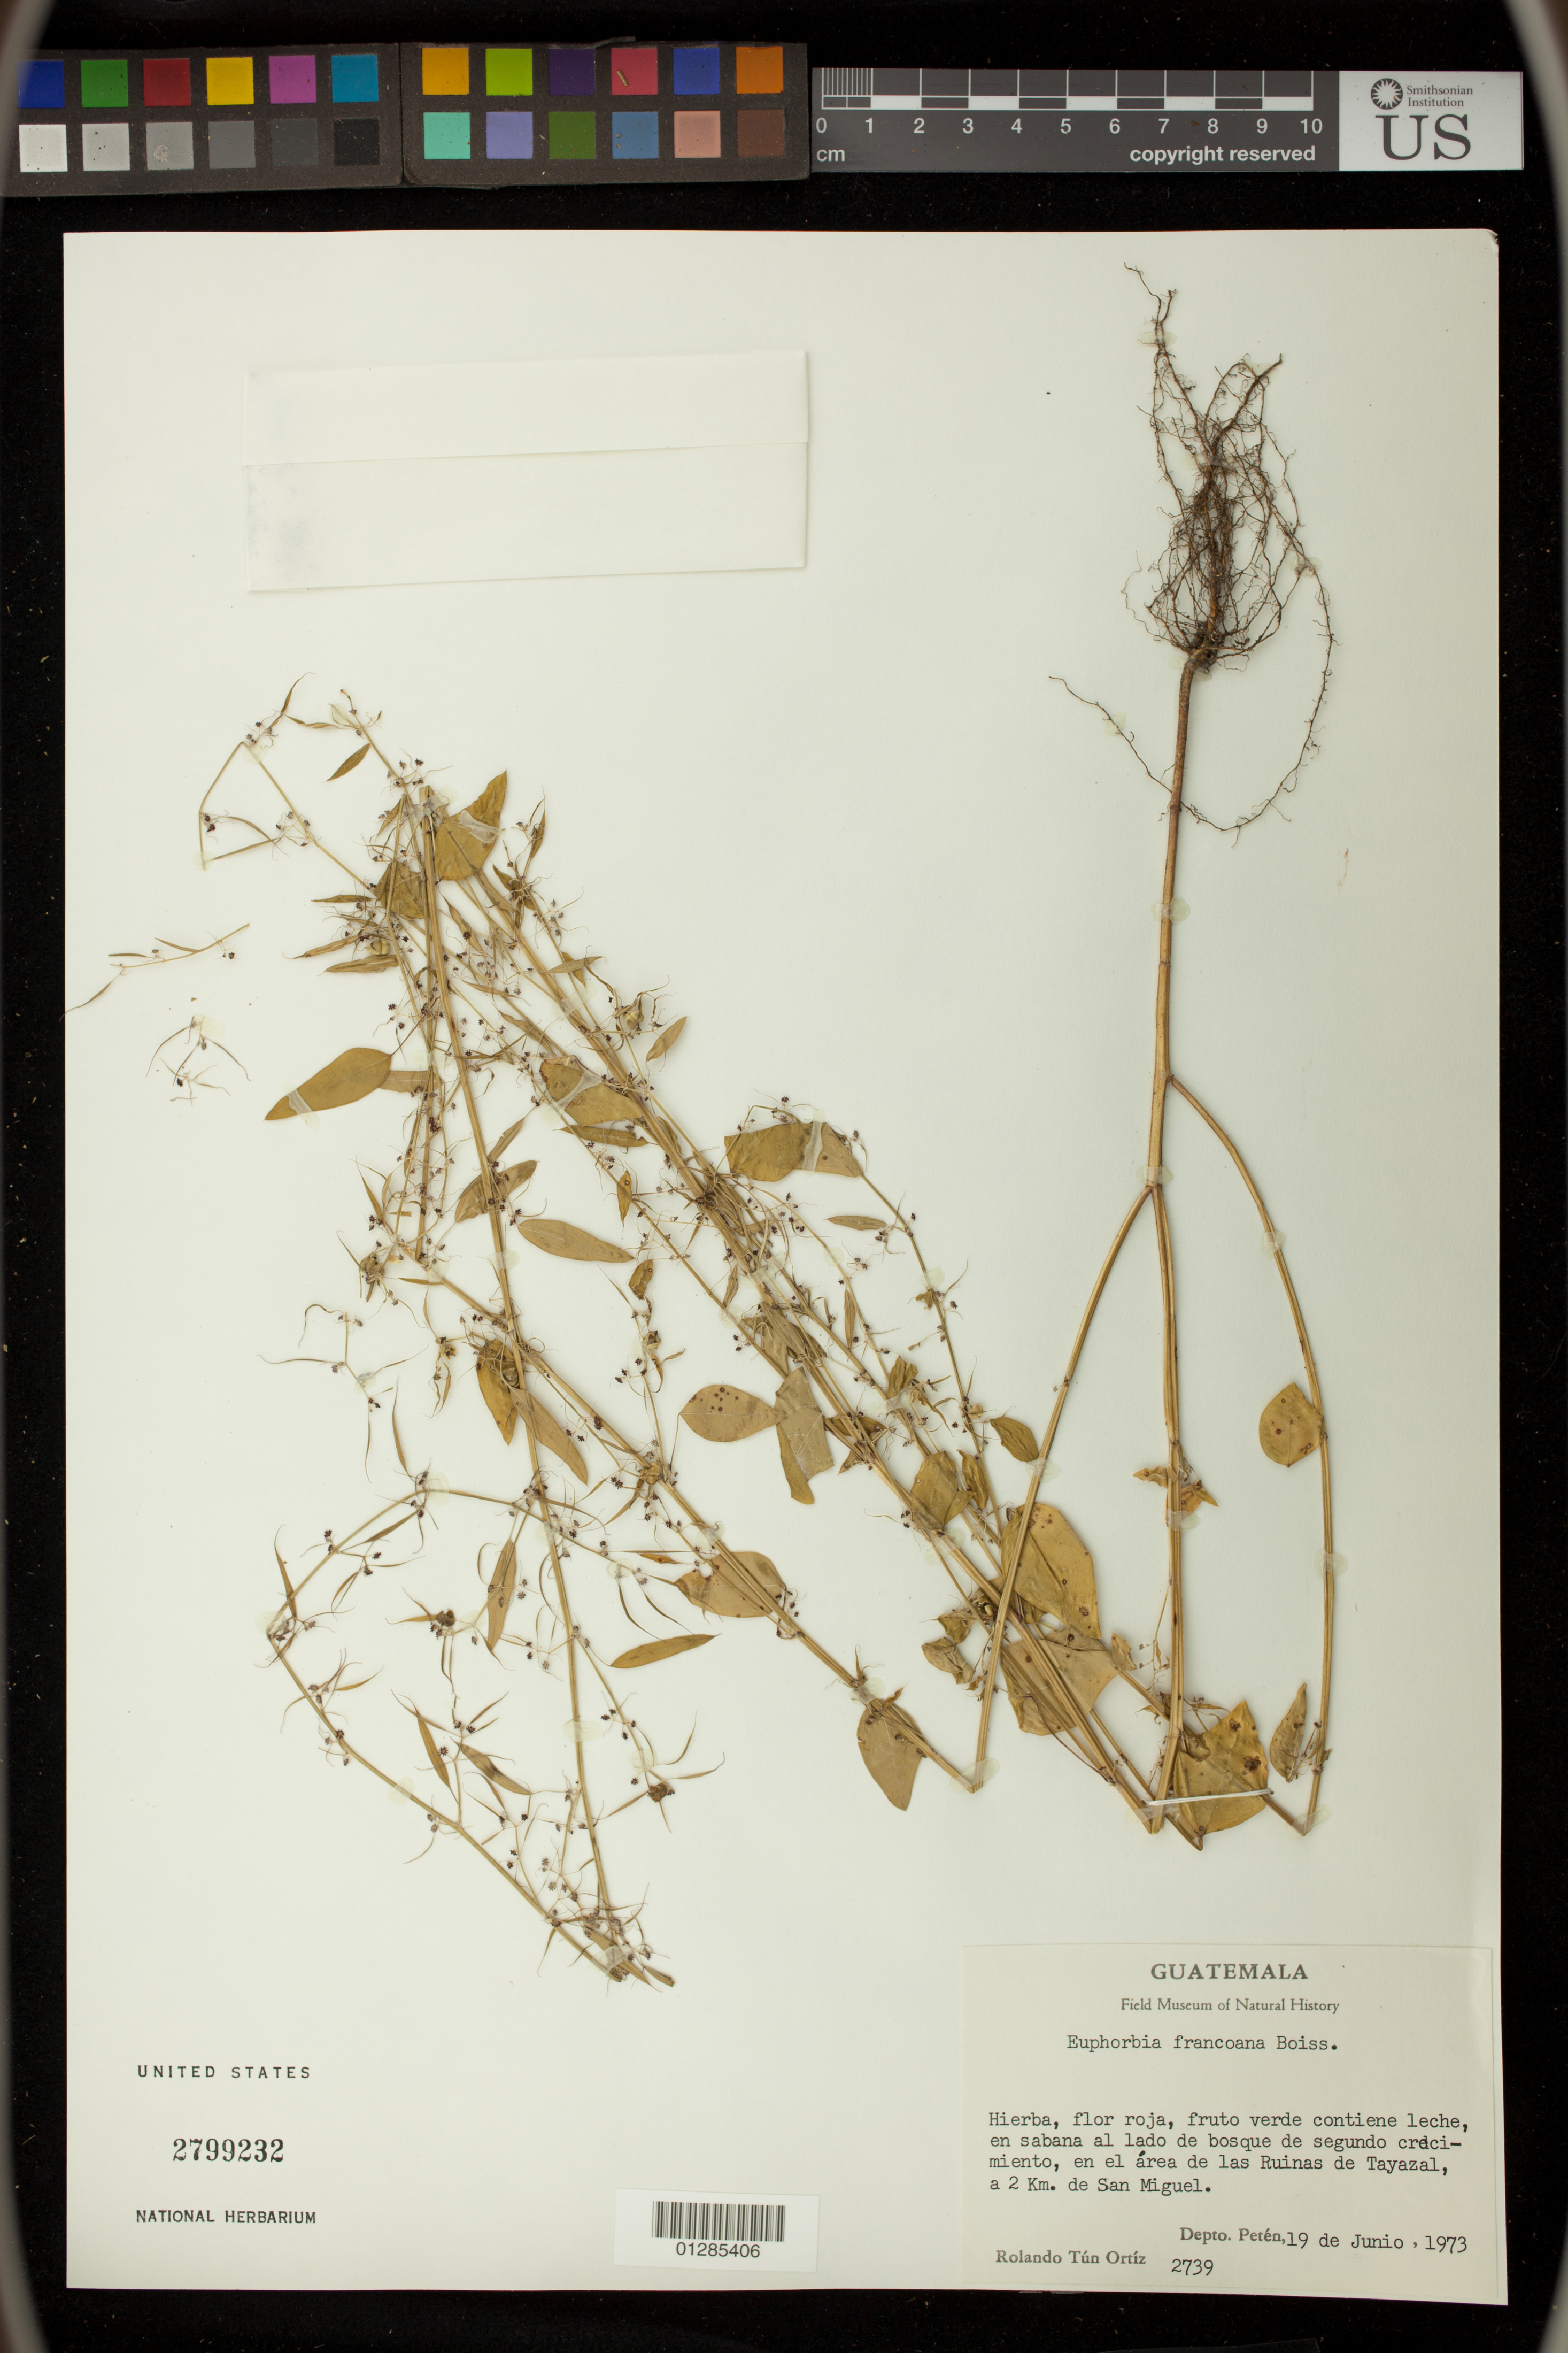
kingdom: Plantae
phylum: Tracheophyta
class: Magnoliopsida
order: Malpighiales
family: Euphorbiaceae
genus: Euphorbia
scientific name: Euphorbia francoana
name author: Boiss.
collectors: R. Tún Ortiz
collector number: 2739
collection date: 1973-06-19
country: Guatemala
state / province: El Petén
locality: el area de las Ruinas de Tayazal, a 2 km. de San Miguel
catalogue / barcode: US 2799232